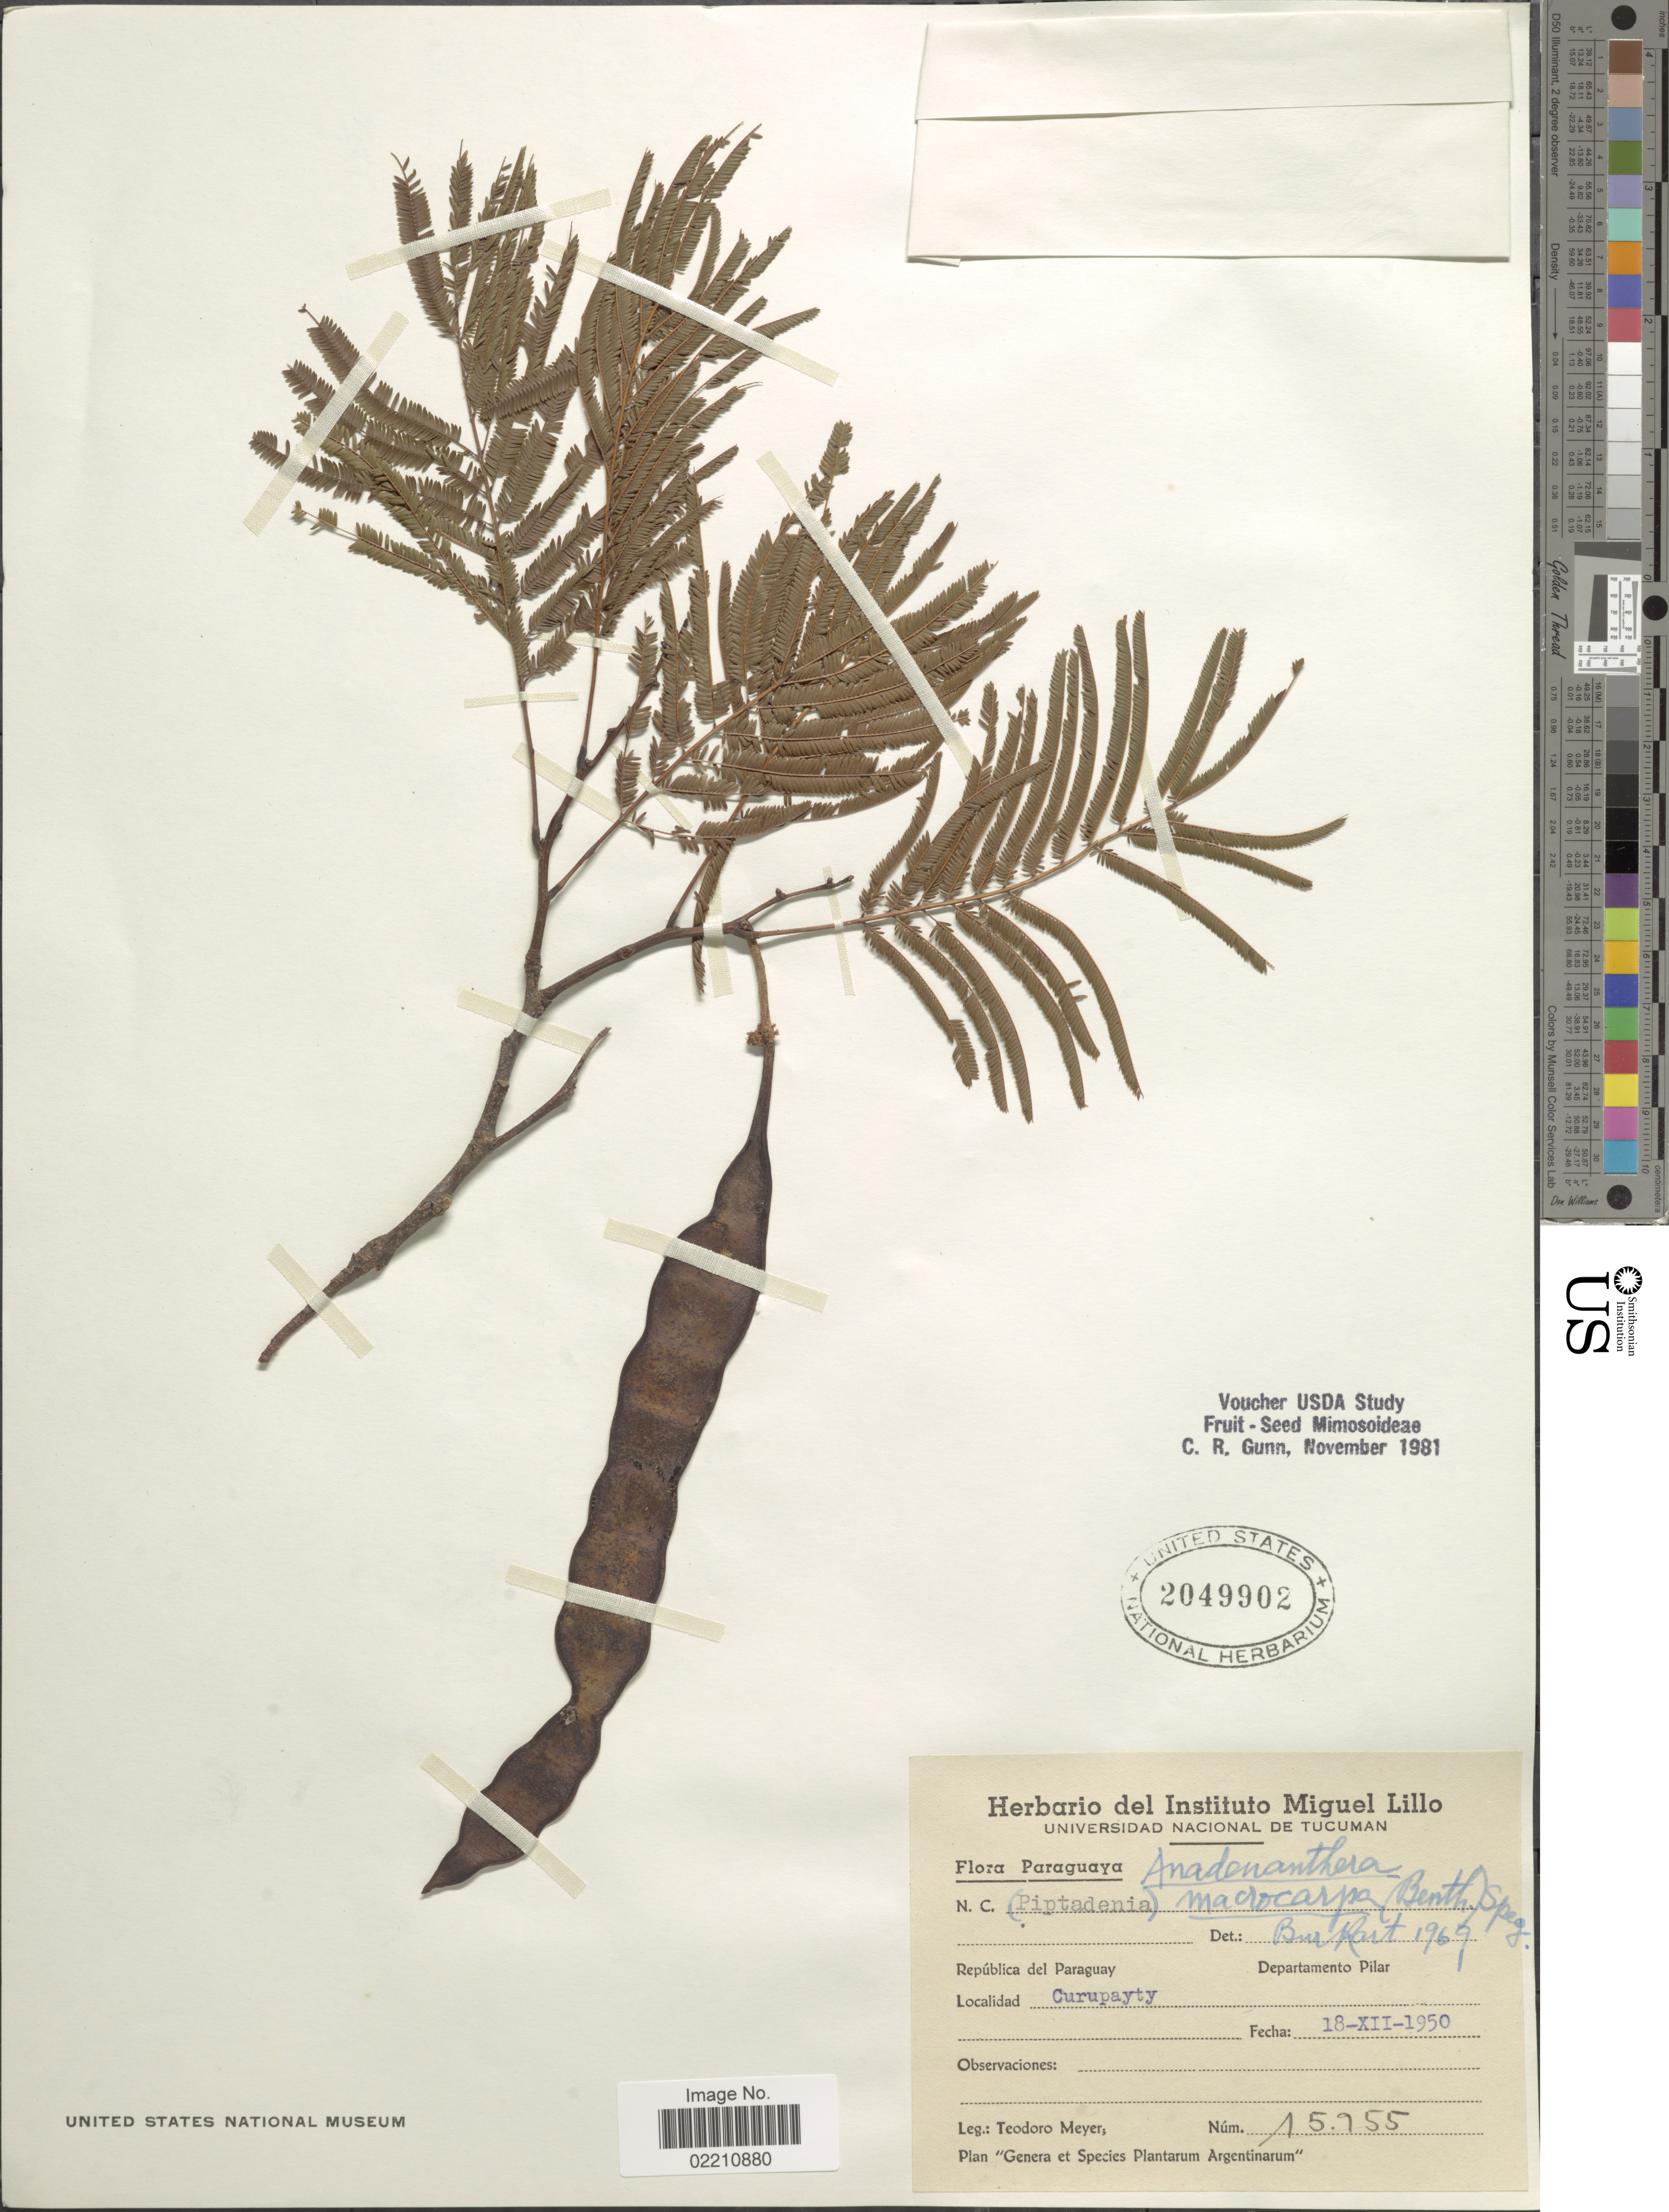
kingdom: Plantae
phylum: Tracheophyta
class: Magnoliopsida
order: Fabales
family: Fabaceae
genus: Anadenanthera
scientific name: Anadenanthera macrocarpa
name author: (Benth.) Brenan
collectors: T. Meyer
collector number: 15955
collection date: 1950-12-18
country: Paraguay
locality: Paraguaya. Departamento Pilar. Curupayty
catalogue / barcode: US 2049902